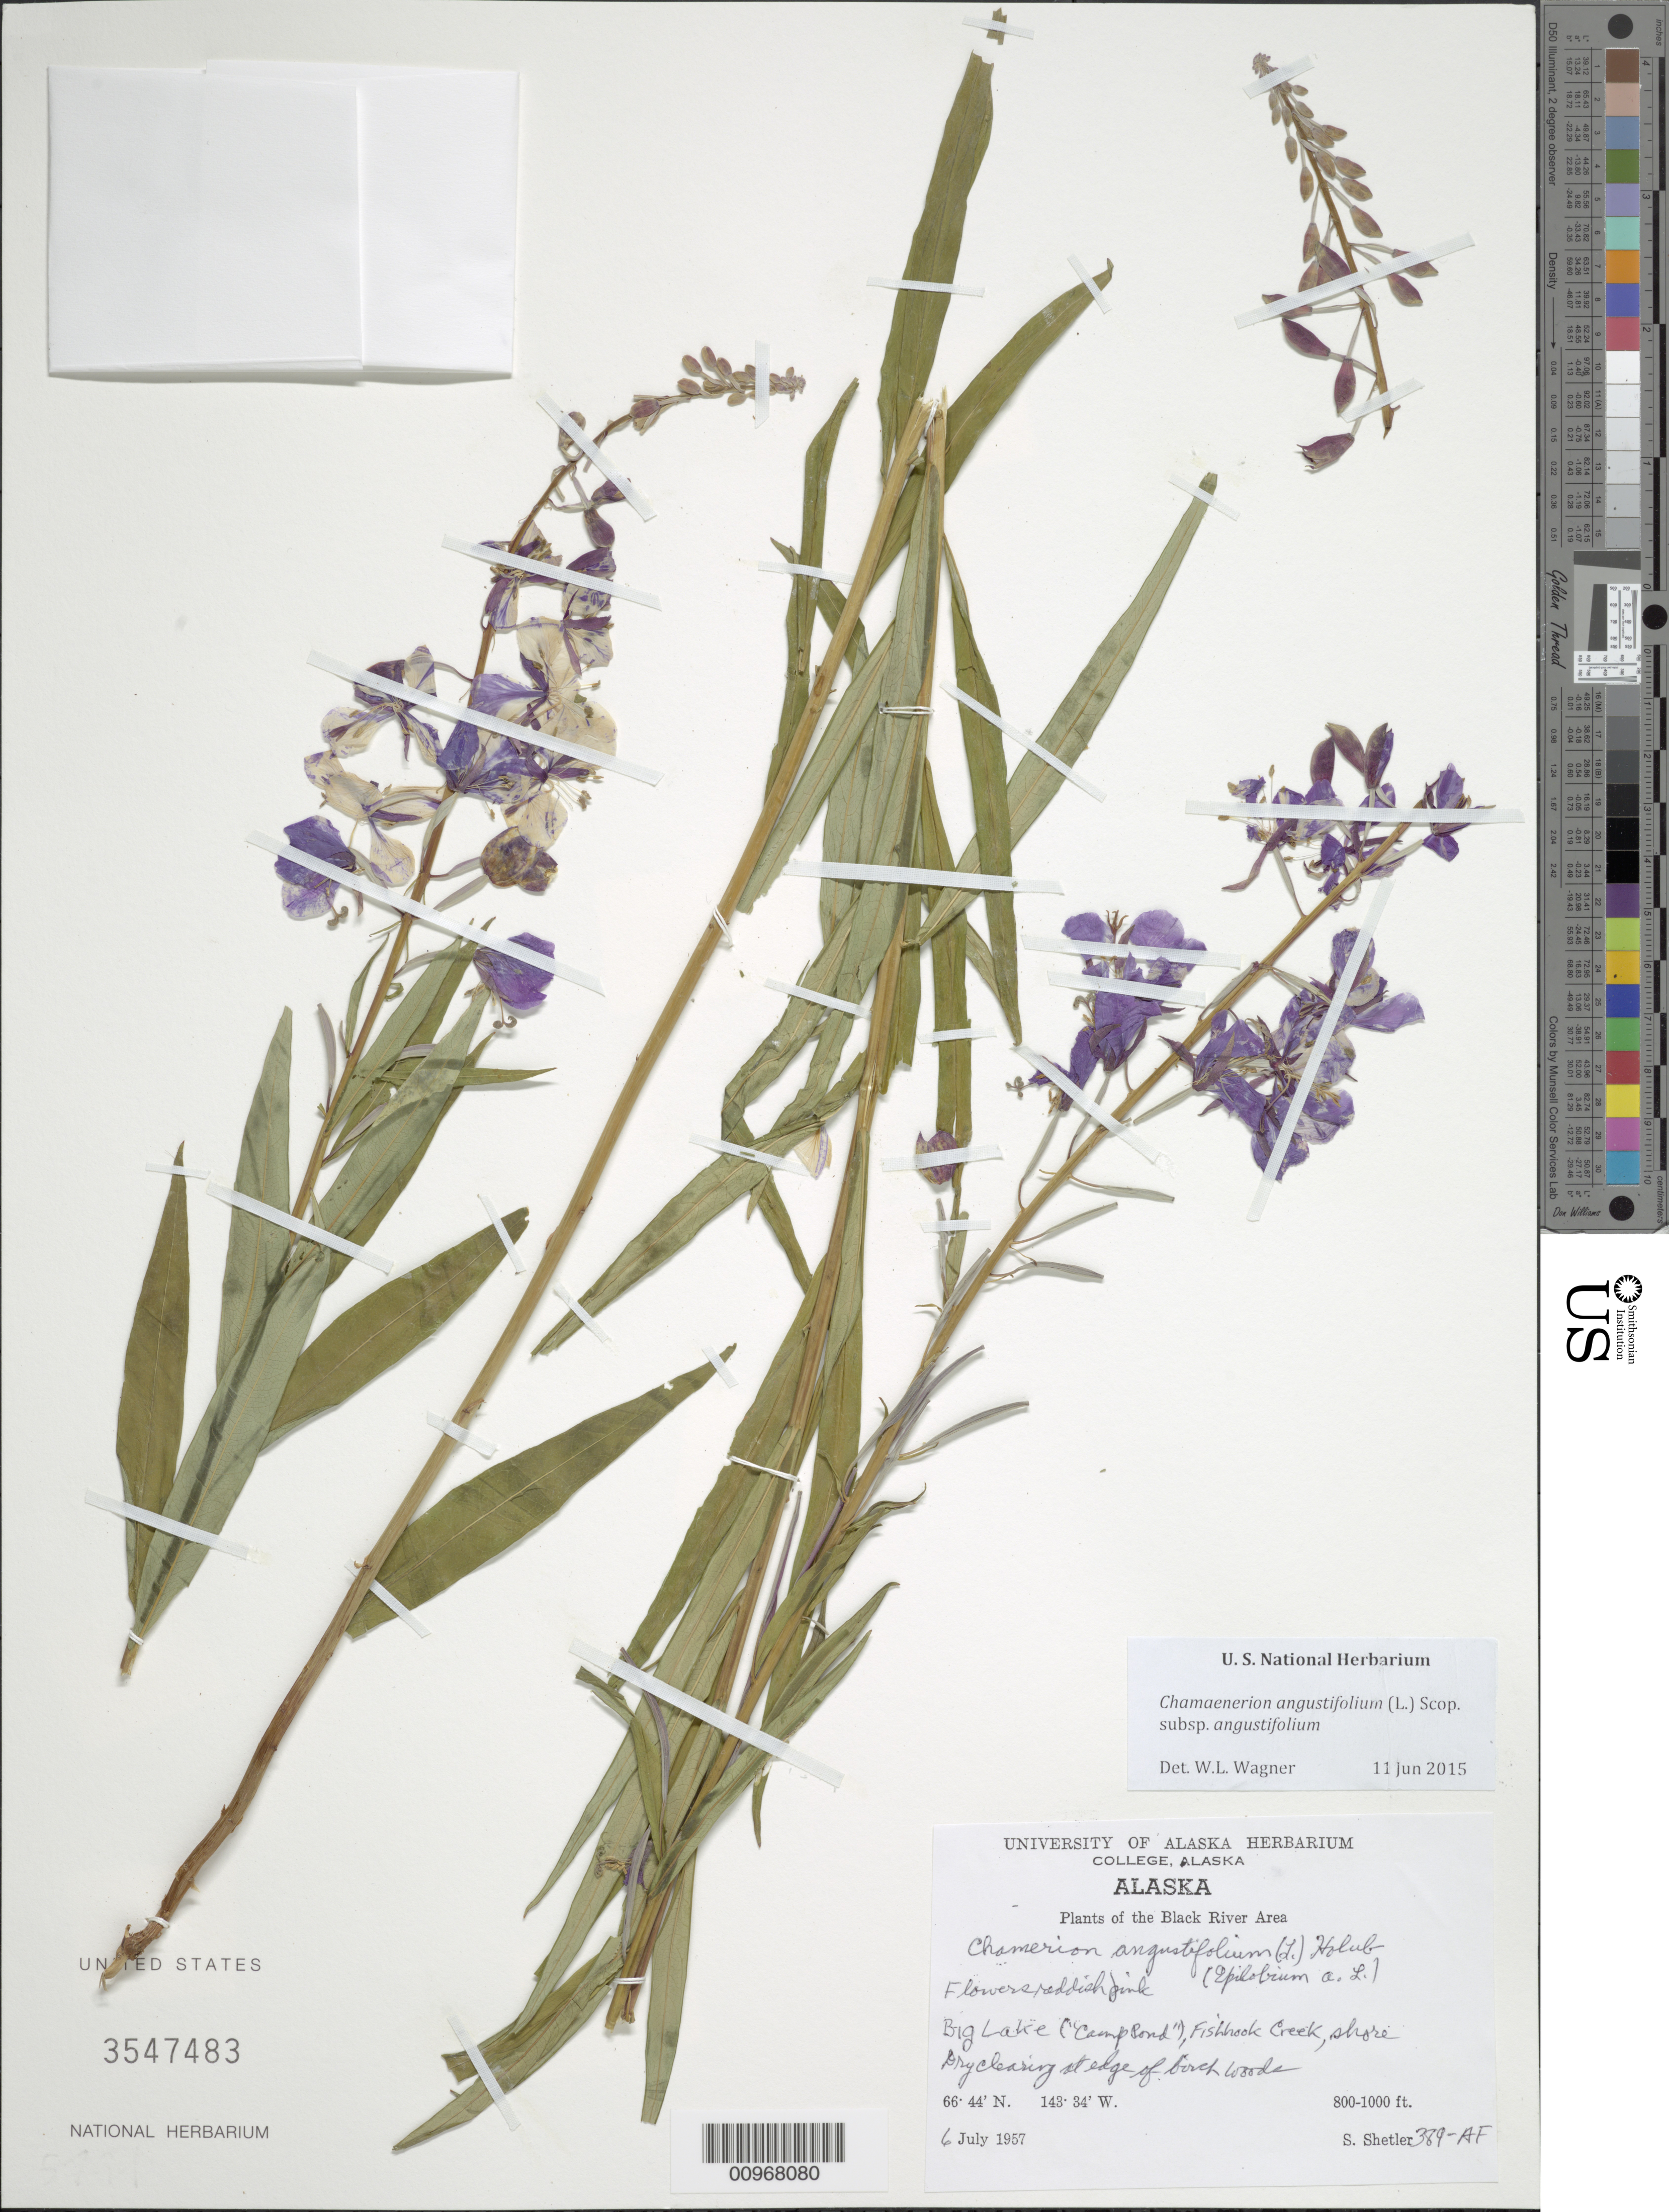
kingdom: Plantae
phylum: Tracheophyta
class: Magnoliopsida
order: Myrtales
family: Onagraceae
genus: Chamaenerion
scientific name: Chamaenerion angustifolium subsp. angustifolium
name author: (L.) Scop.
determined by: Wagner, W. L., (BOT), Smithsonian Institution - National Museum of Natural History (UNITED STATES)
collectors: S. Shetler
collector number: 389-AF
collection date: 1957-07-06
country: United States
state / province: Alaska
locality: Black River Area, Big Lake (Camp Pond), Fishhook Creek, shore.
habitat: Dry clearing at edge of birch woods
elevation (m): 244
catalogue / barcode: US 3547483